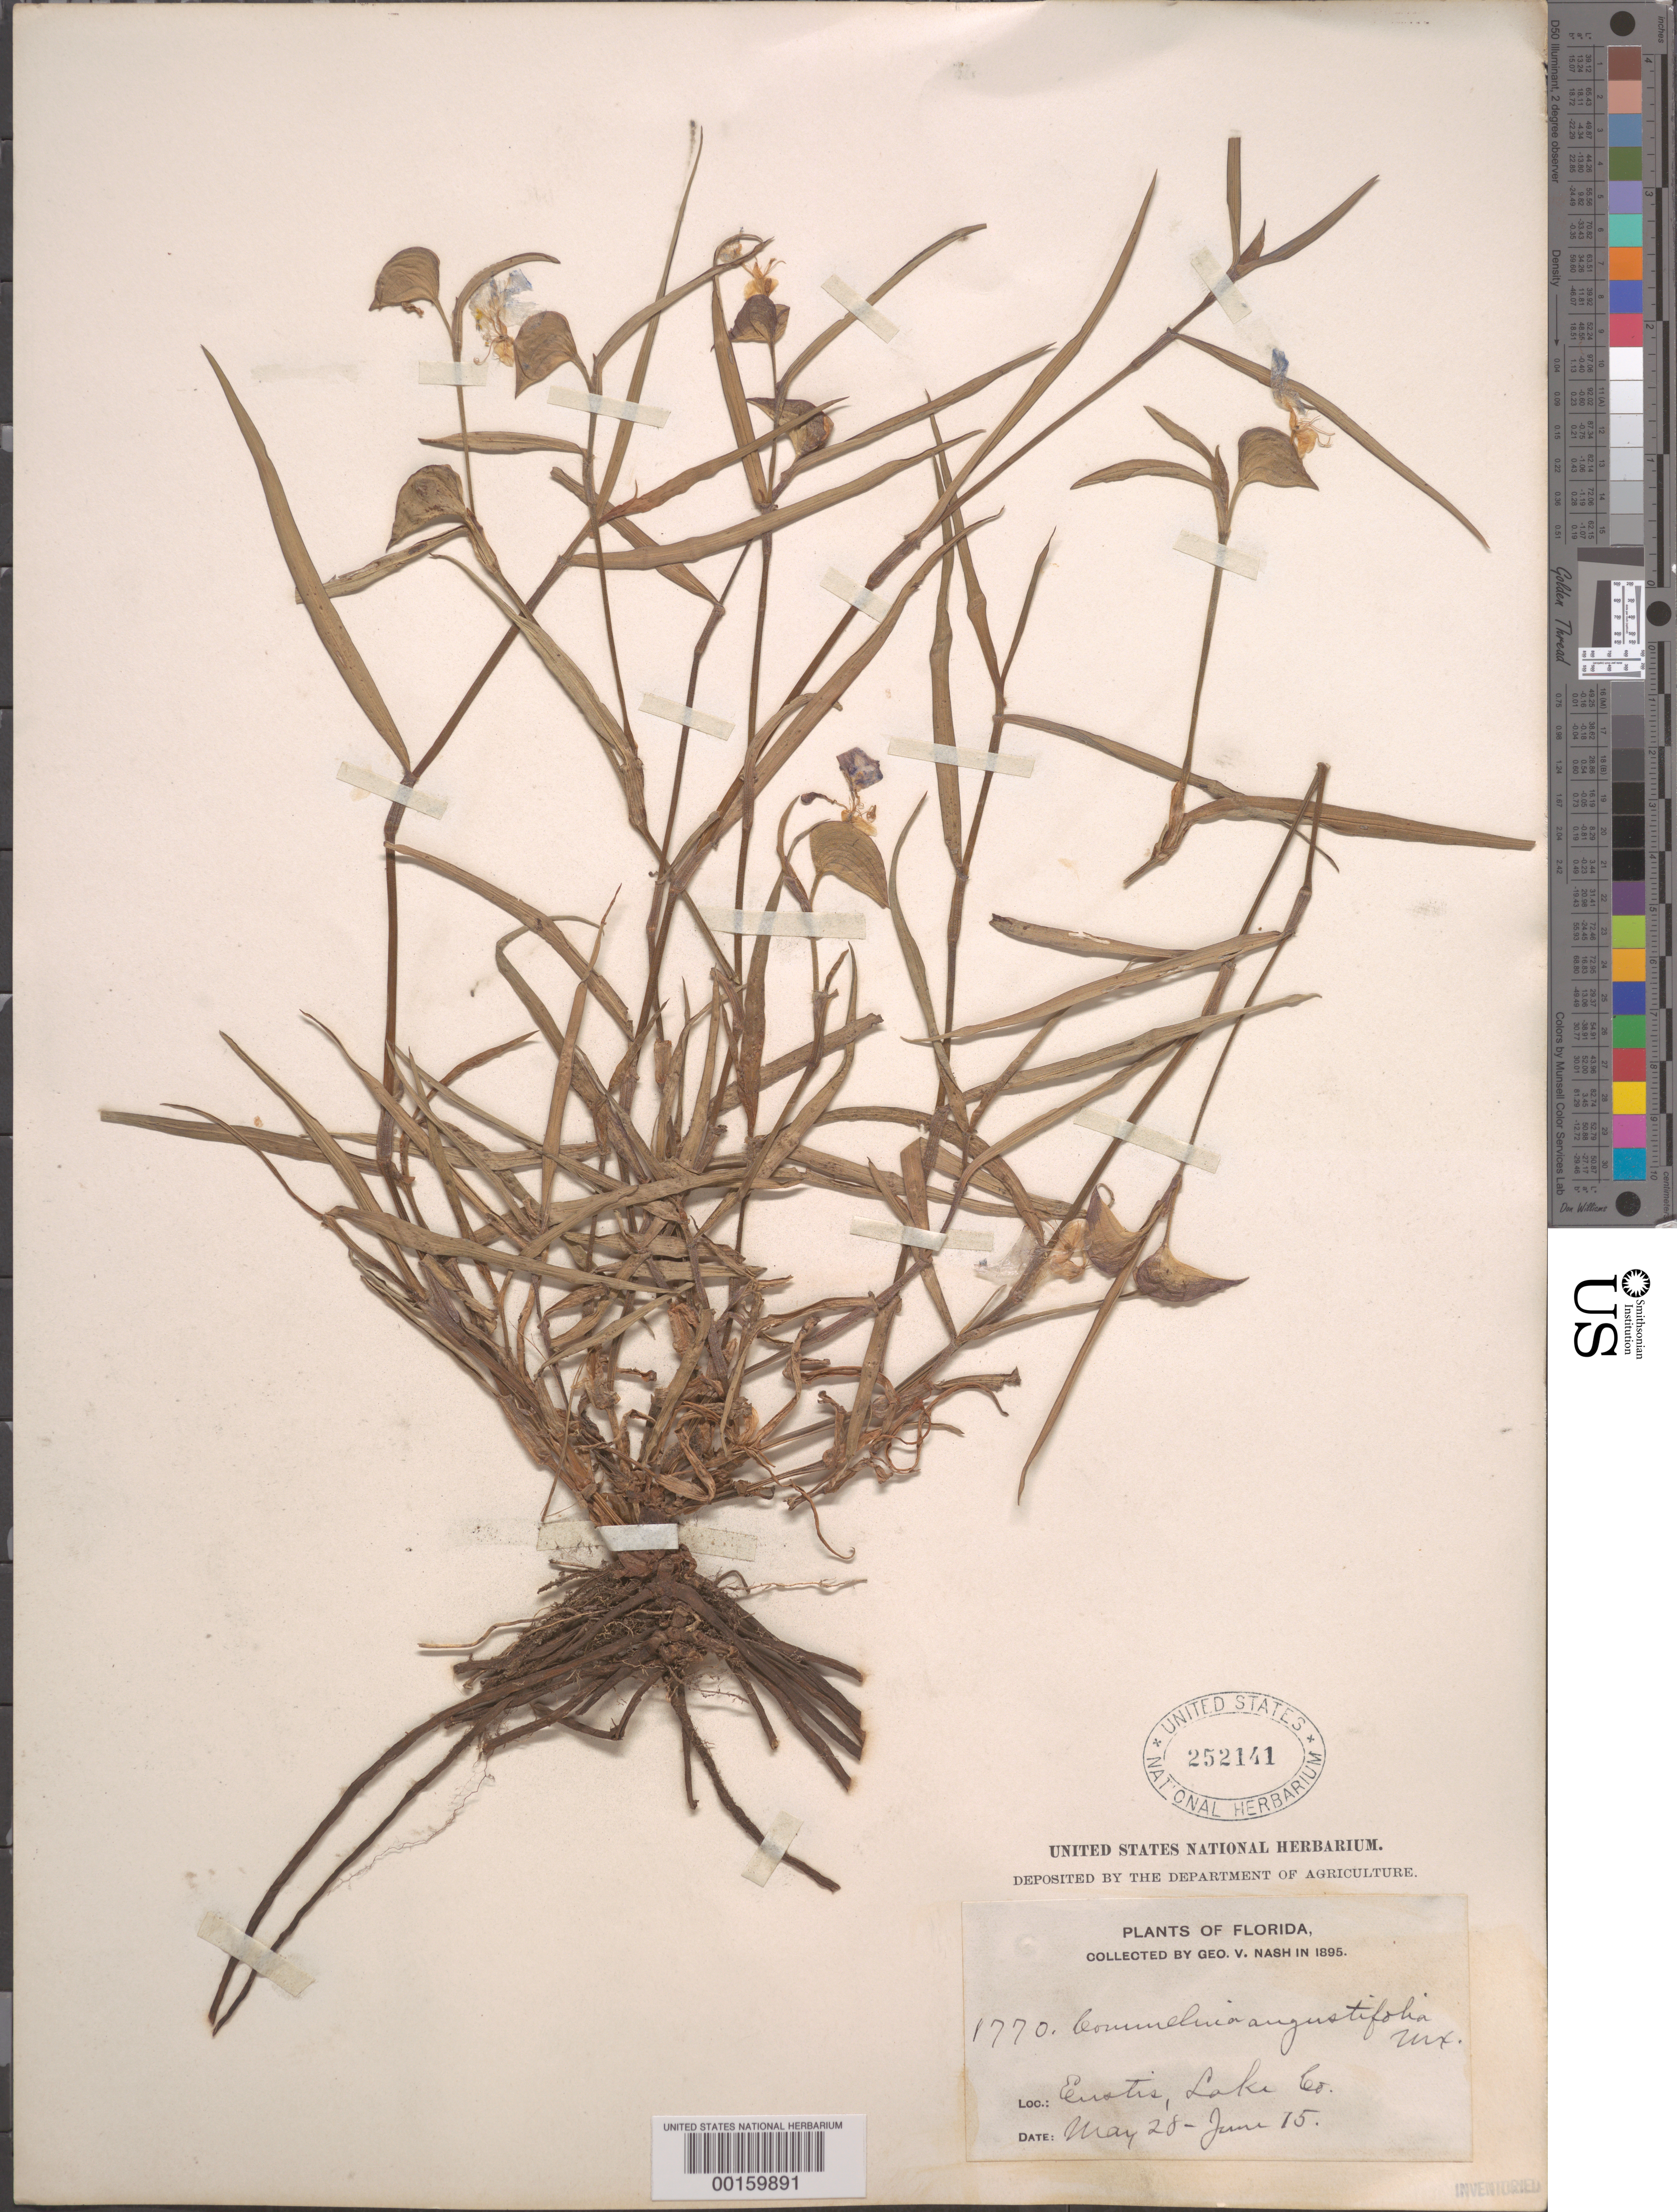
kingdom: Plantae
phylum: Tracheophyta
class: Liliopsida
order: Commelinales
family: Commelinaceae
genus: Commelina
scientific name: Commelina erecta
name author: L.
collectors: G. V. Nash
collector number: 1770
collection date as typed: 28 May 1895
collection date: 1895-05-28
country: United States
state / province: Florida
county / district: Lake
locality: Eustis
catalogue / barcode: US 252141